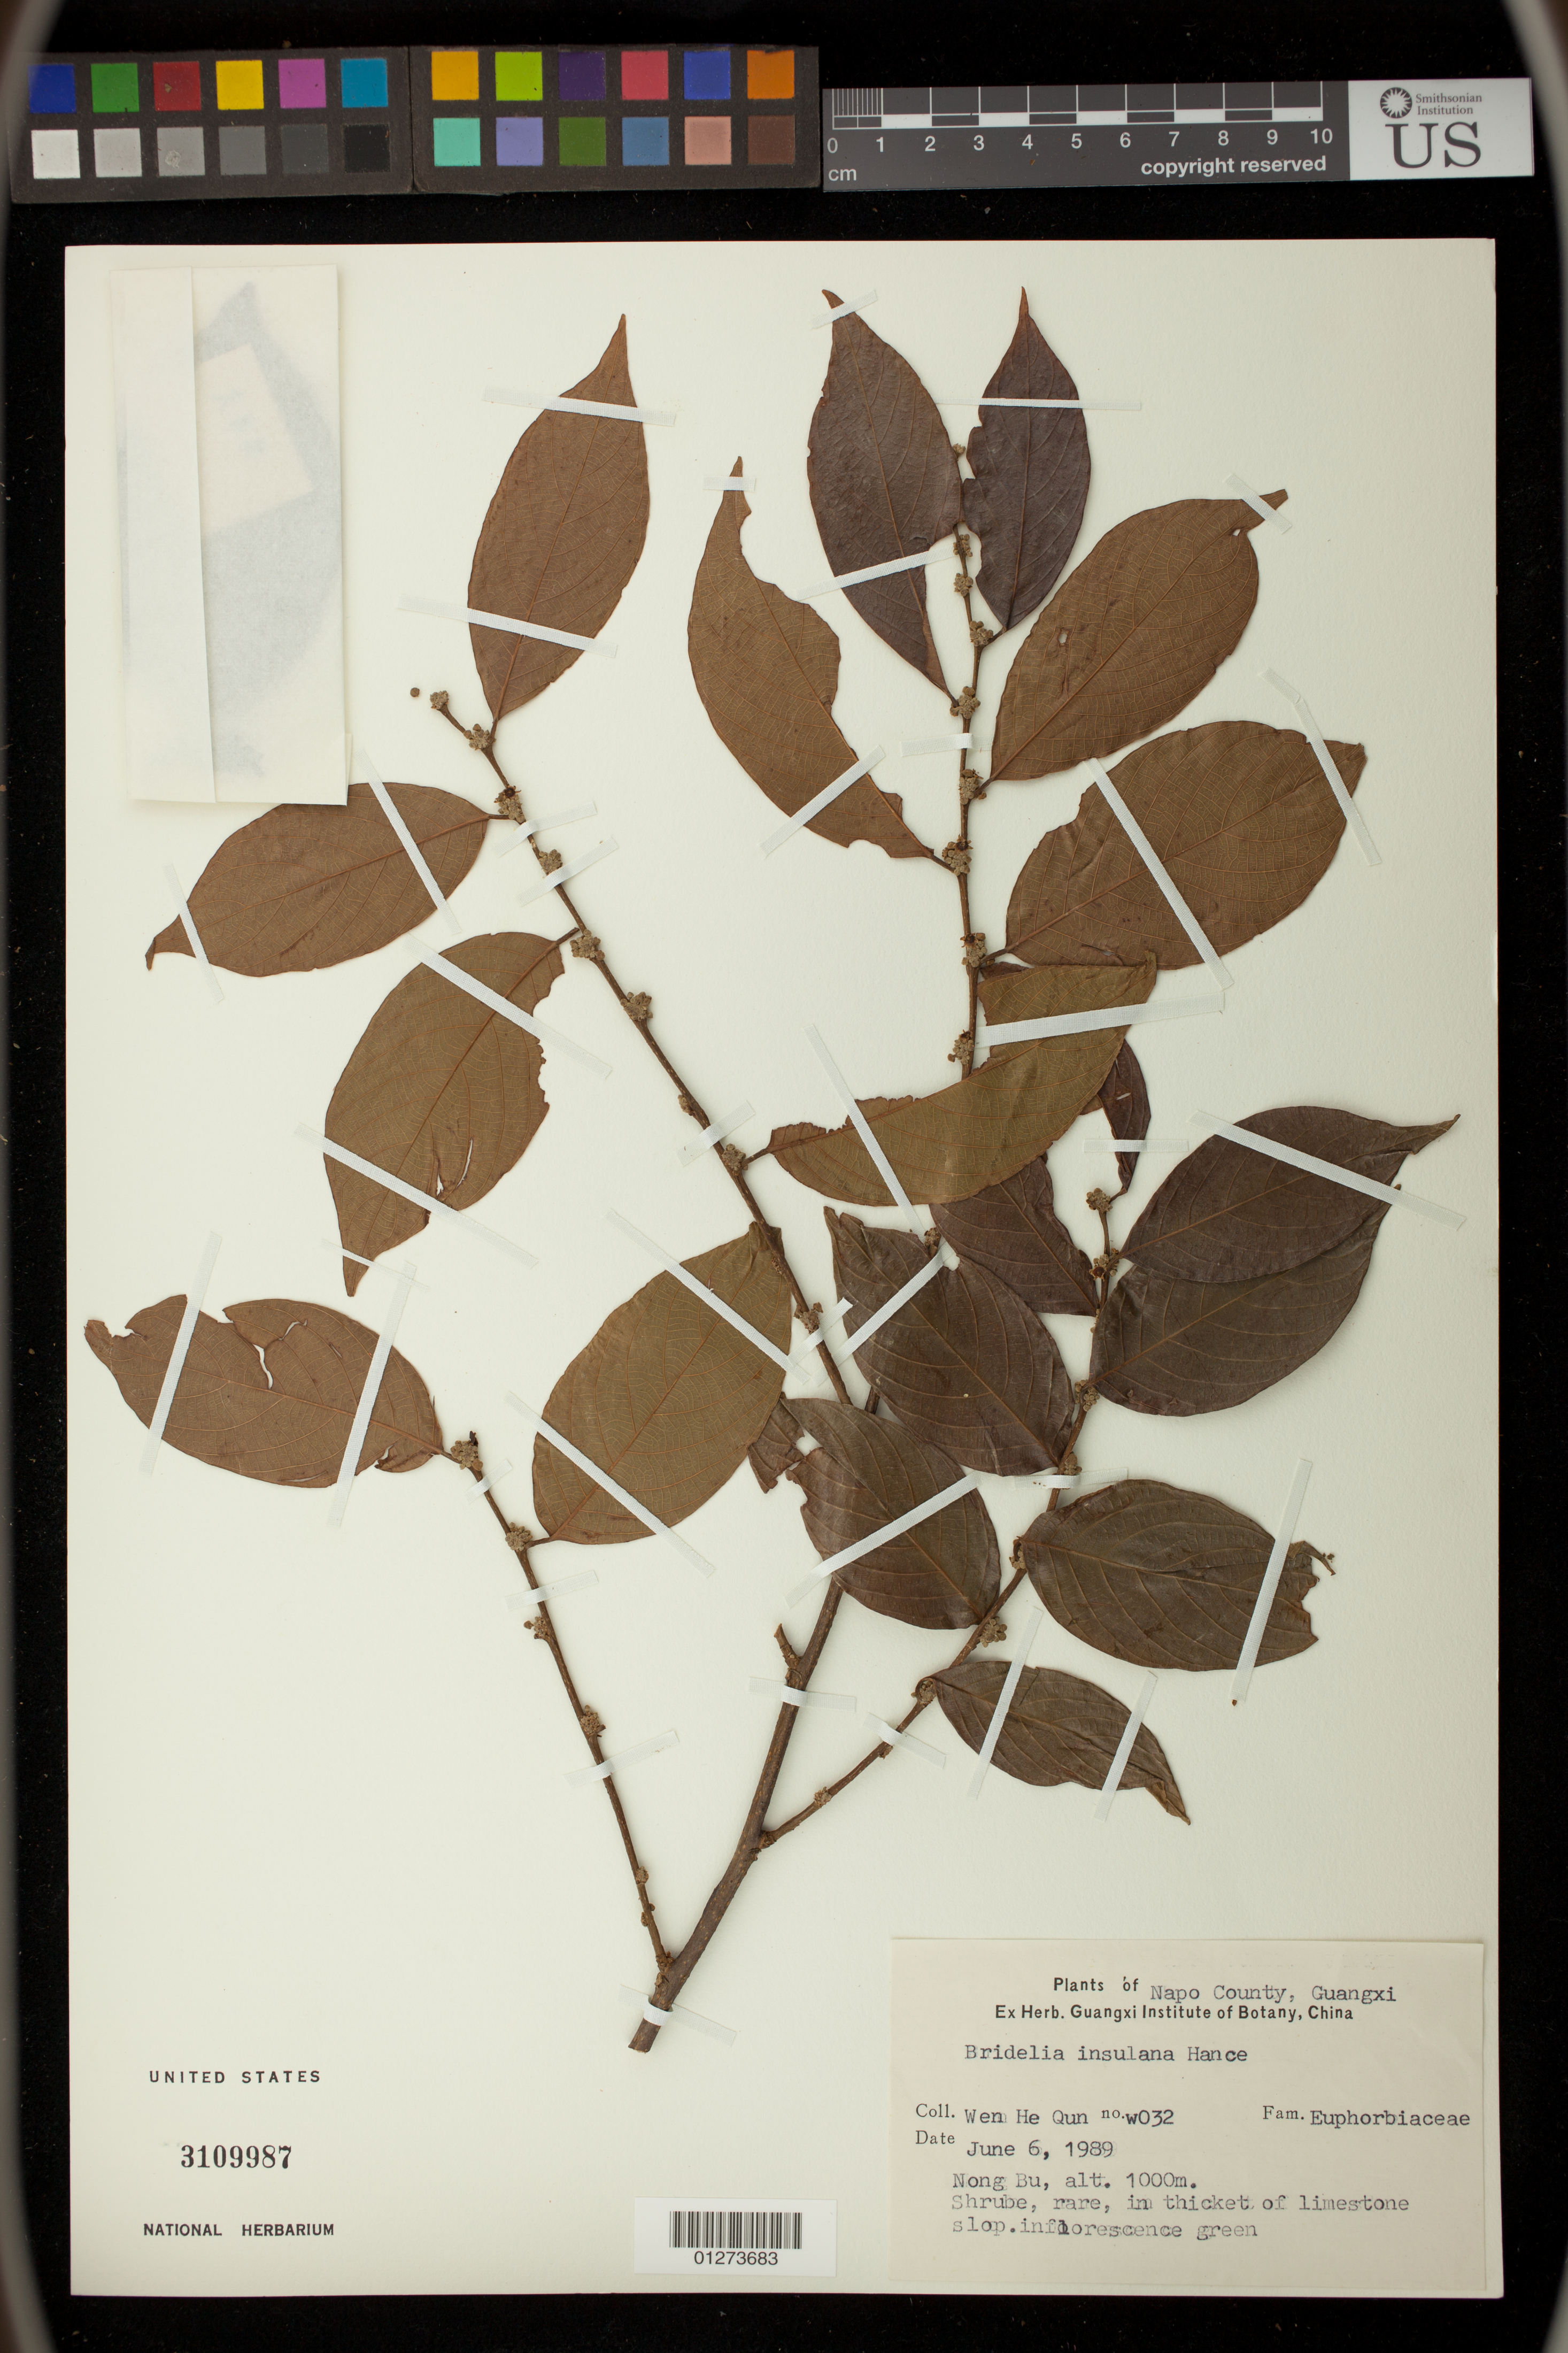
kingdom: Plantae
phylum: Tracheophyta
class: Magnoliopsida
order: Malpighiales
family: Phyllanthaceae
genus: Bridelia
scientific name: Bridelia balansae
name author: Tutcher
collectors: H. Wen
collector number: W032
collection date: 1989-06-06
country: China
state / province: Guangxi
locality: Napo County, Guangxi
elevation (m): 1000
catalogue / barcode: US 3109987